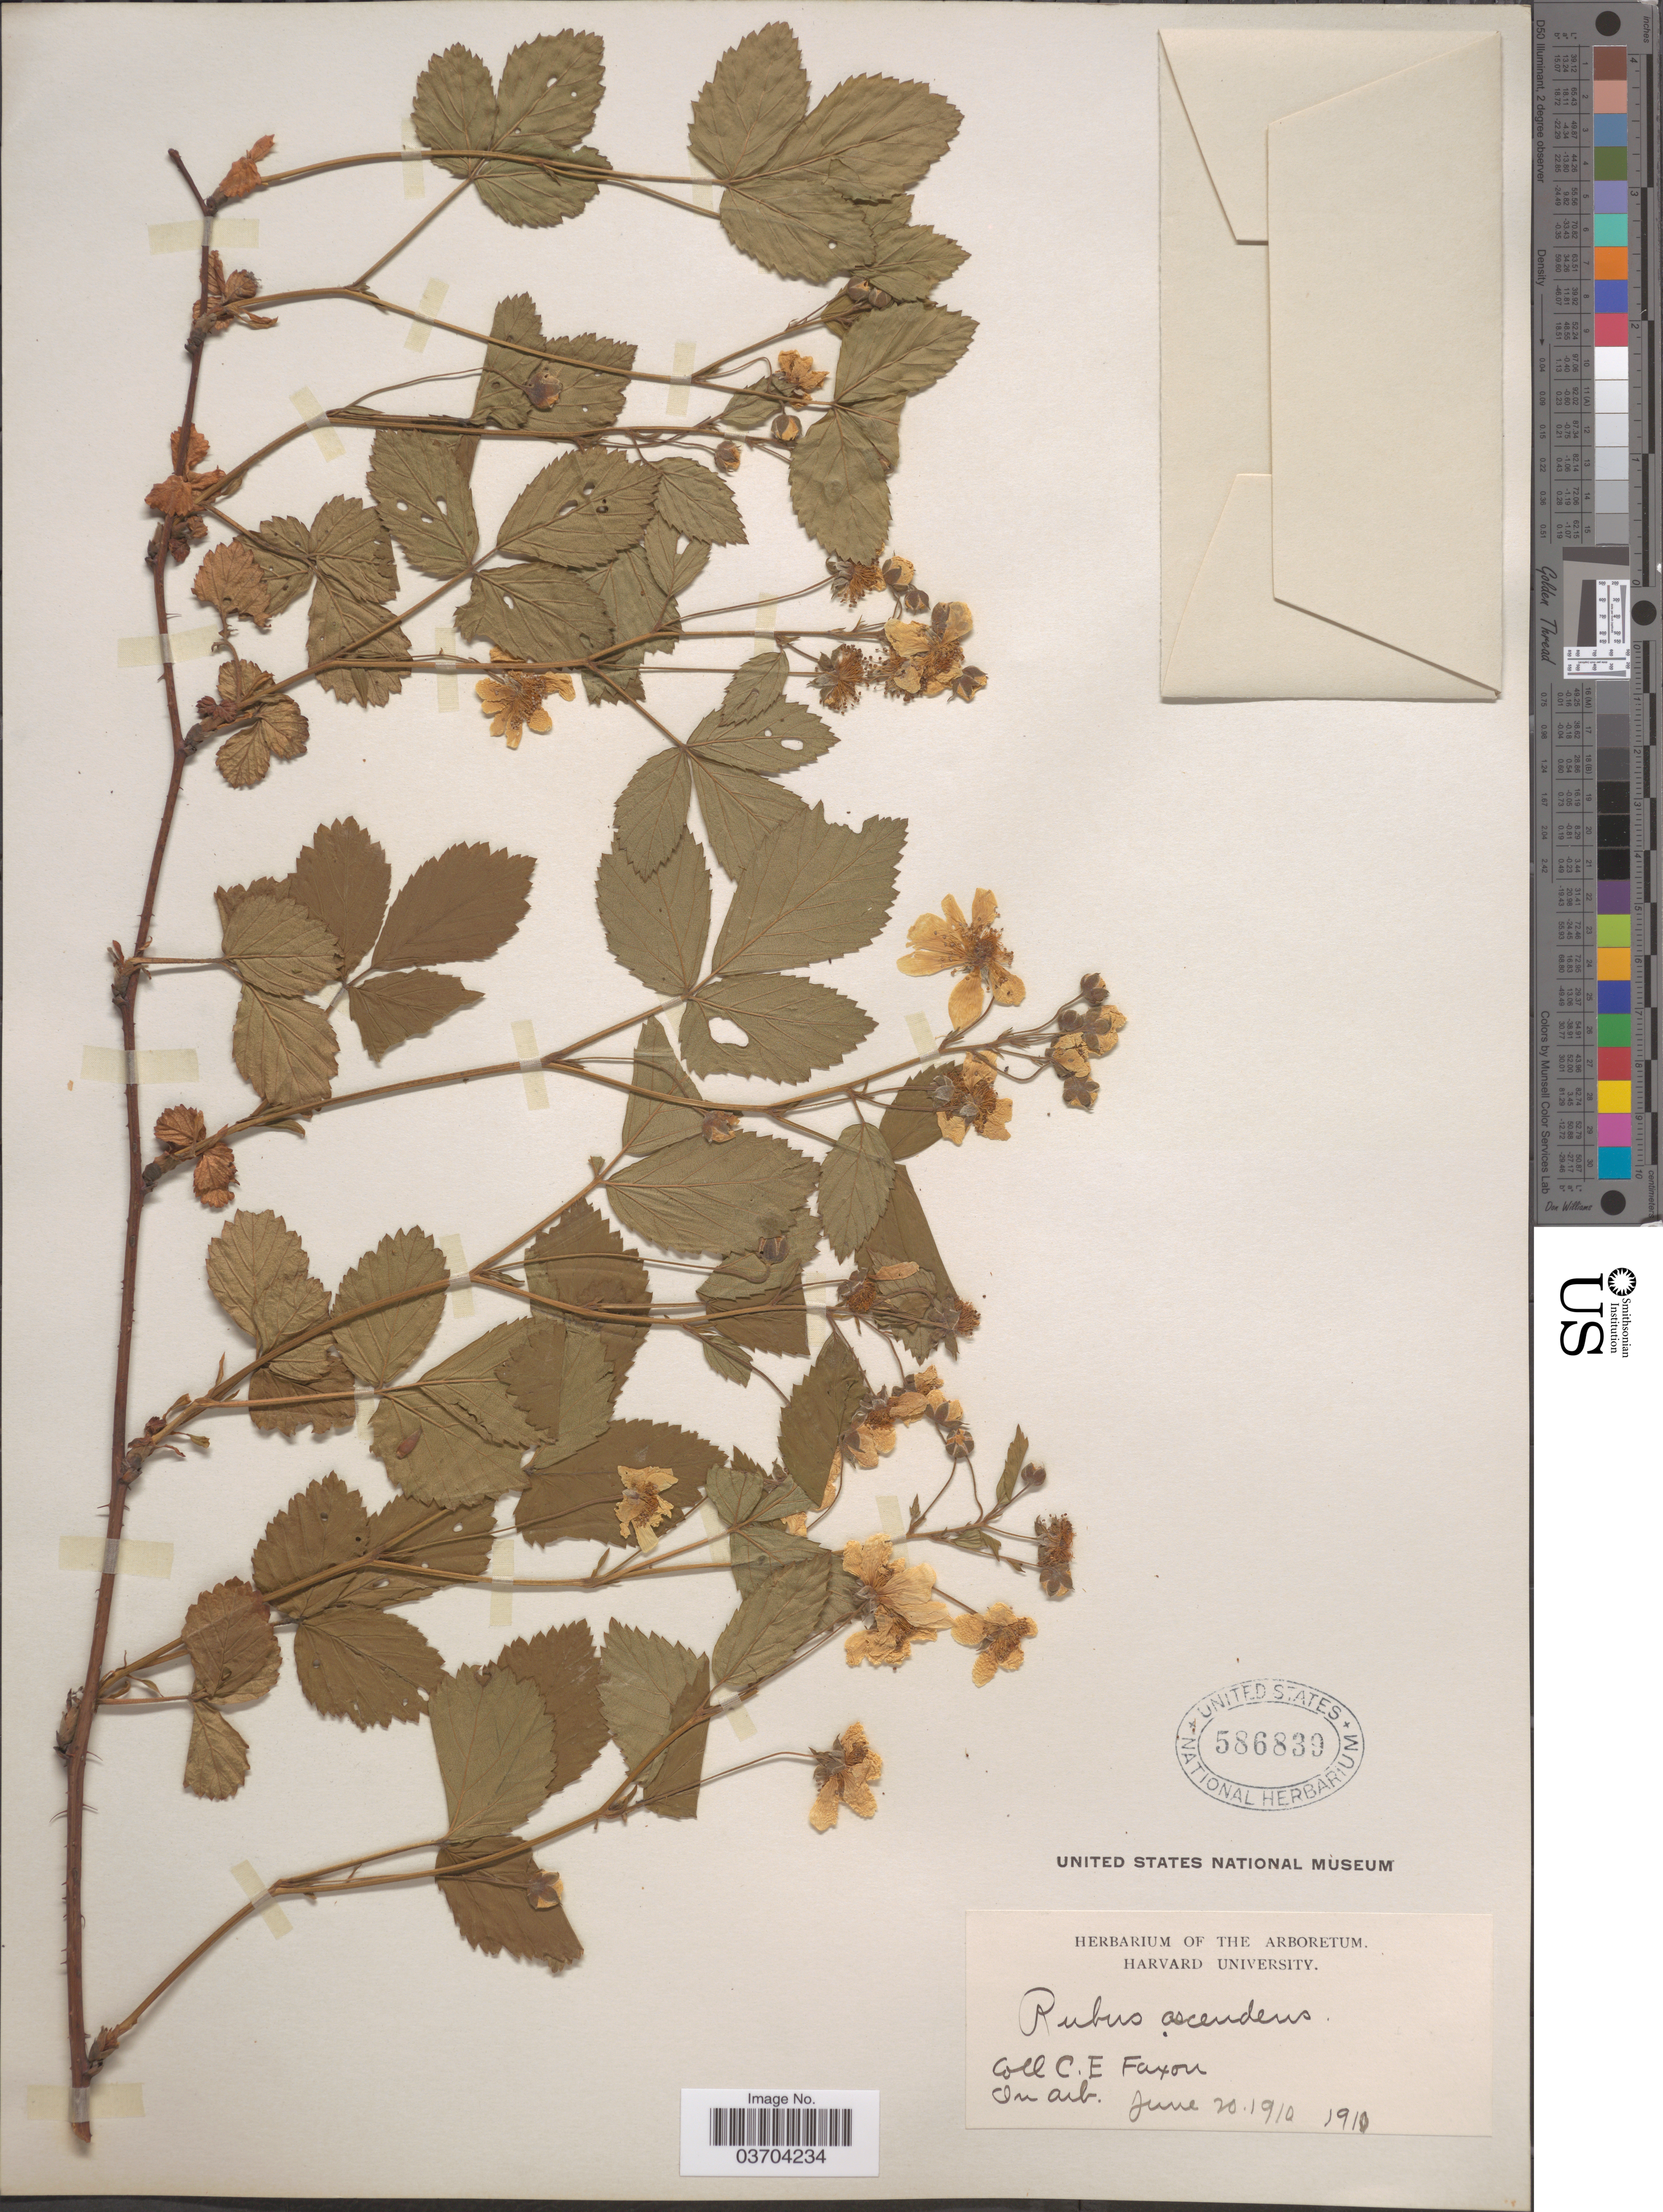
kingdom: Plantae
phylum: Tracheophyta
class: Magnoliopsida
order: Rosales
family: Rosaceae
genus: Rubus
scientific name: Rubus ascendens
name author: Blanch.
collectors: C. Faxon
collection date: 1910-06-20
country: United States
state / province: Massachusetts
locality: On arb.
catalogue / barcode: US 586839